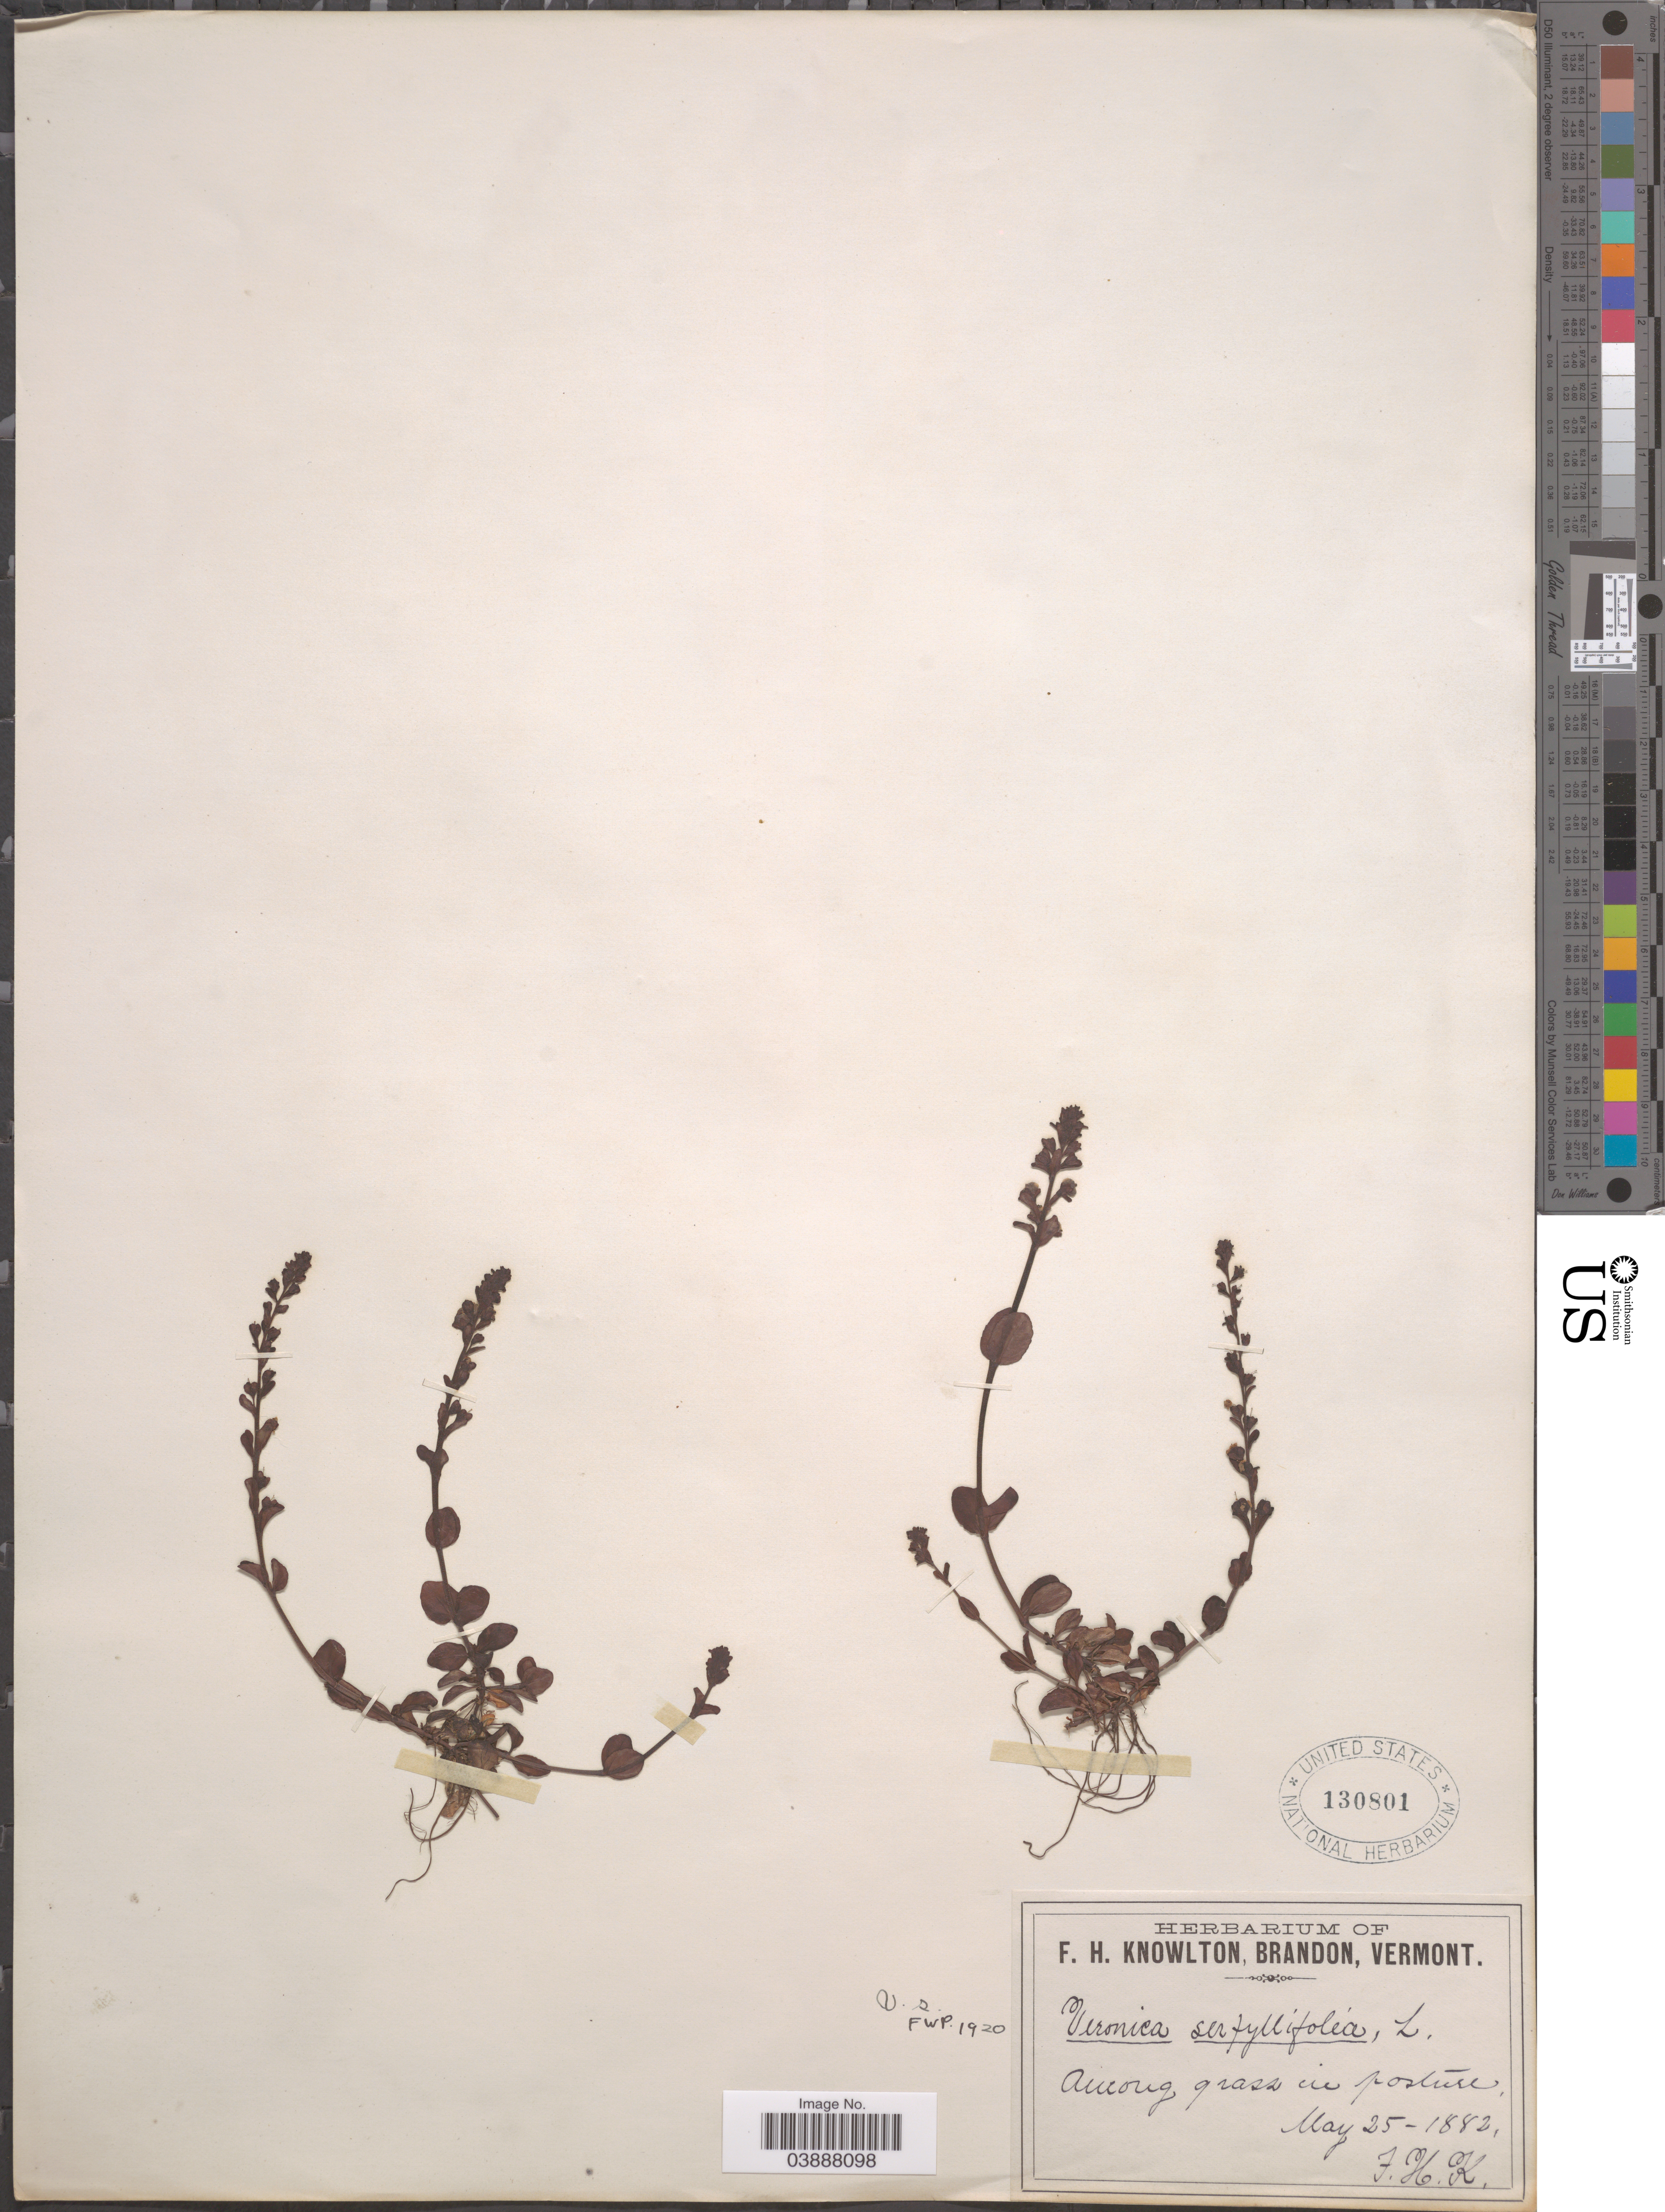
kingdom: Plantae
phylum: Tracheophyta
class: Magnoliopsida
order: Lamiales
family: Plantaginaceae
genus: Veronica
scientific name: Veronica serpyllifolia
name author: L.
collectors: F. H. Knowlton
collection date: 1882-05-25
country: United States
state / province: Vermont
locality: Among grass in posture.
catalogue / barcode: US 130801